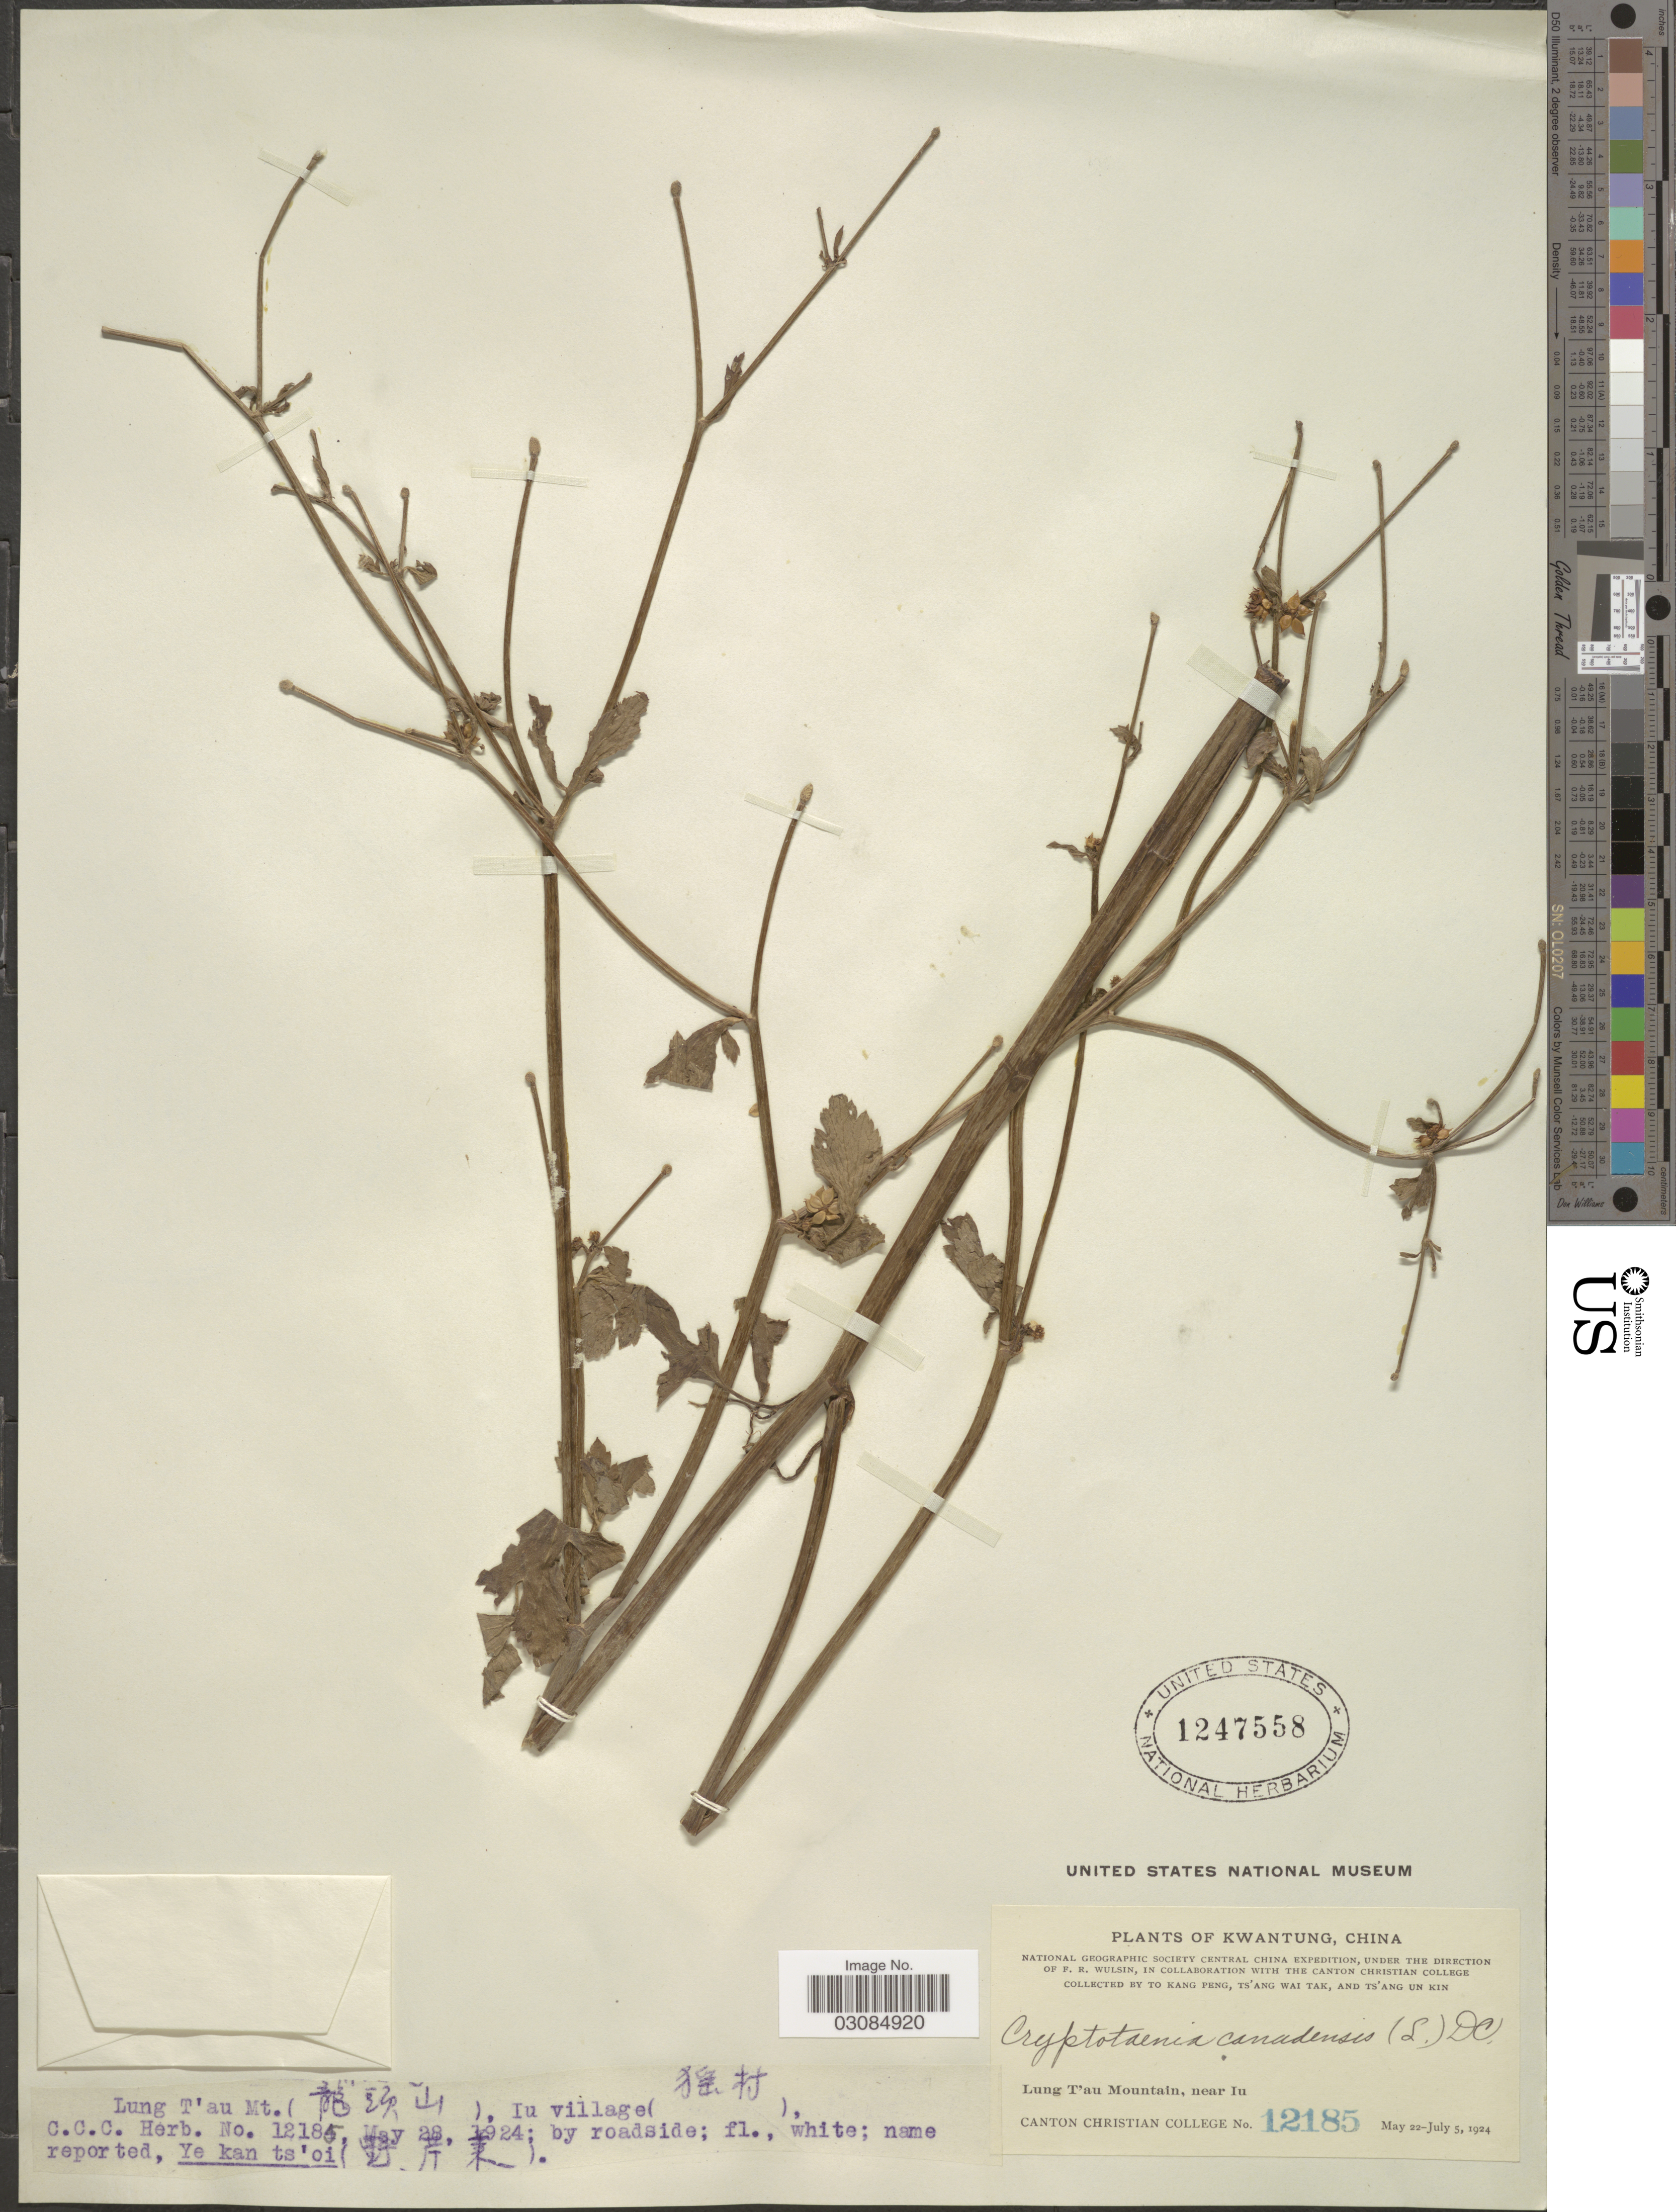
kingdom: Plantae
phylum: Tracheophyta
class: Magnoliopsida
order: Apiales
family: Apiaceae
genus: Cryptotaenia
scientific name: Cryptotaenia canadensis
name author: (L.) DC.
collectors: Canton Christian College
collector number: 12185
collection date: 1924-05-28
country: China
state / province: Guangdong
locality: Kwangtung. Lung T'au Mt. (X).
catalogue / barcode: US 1247558